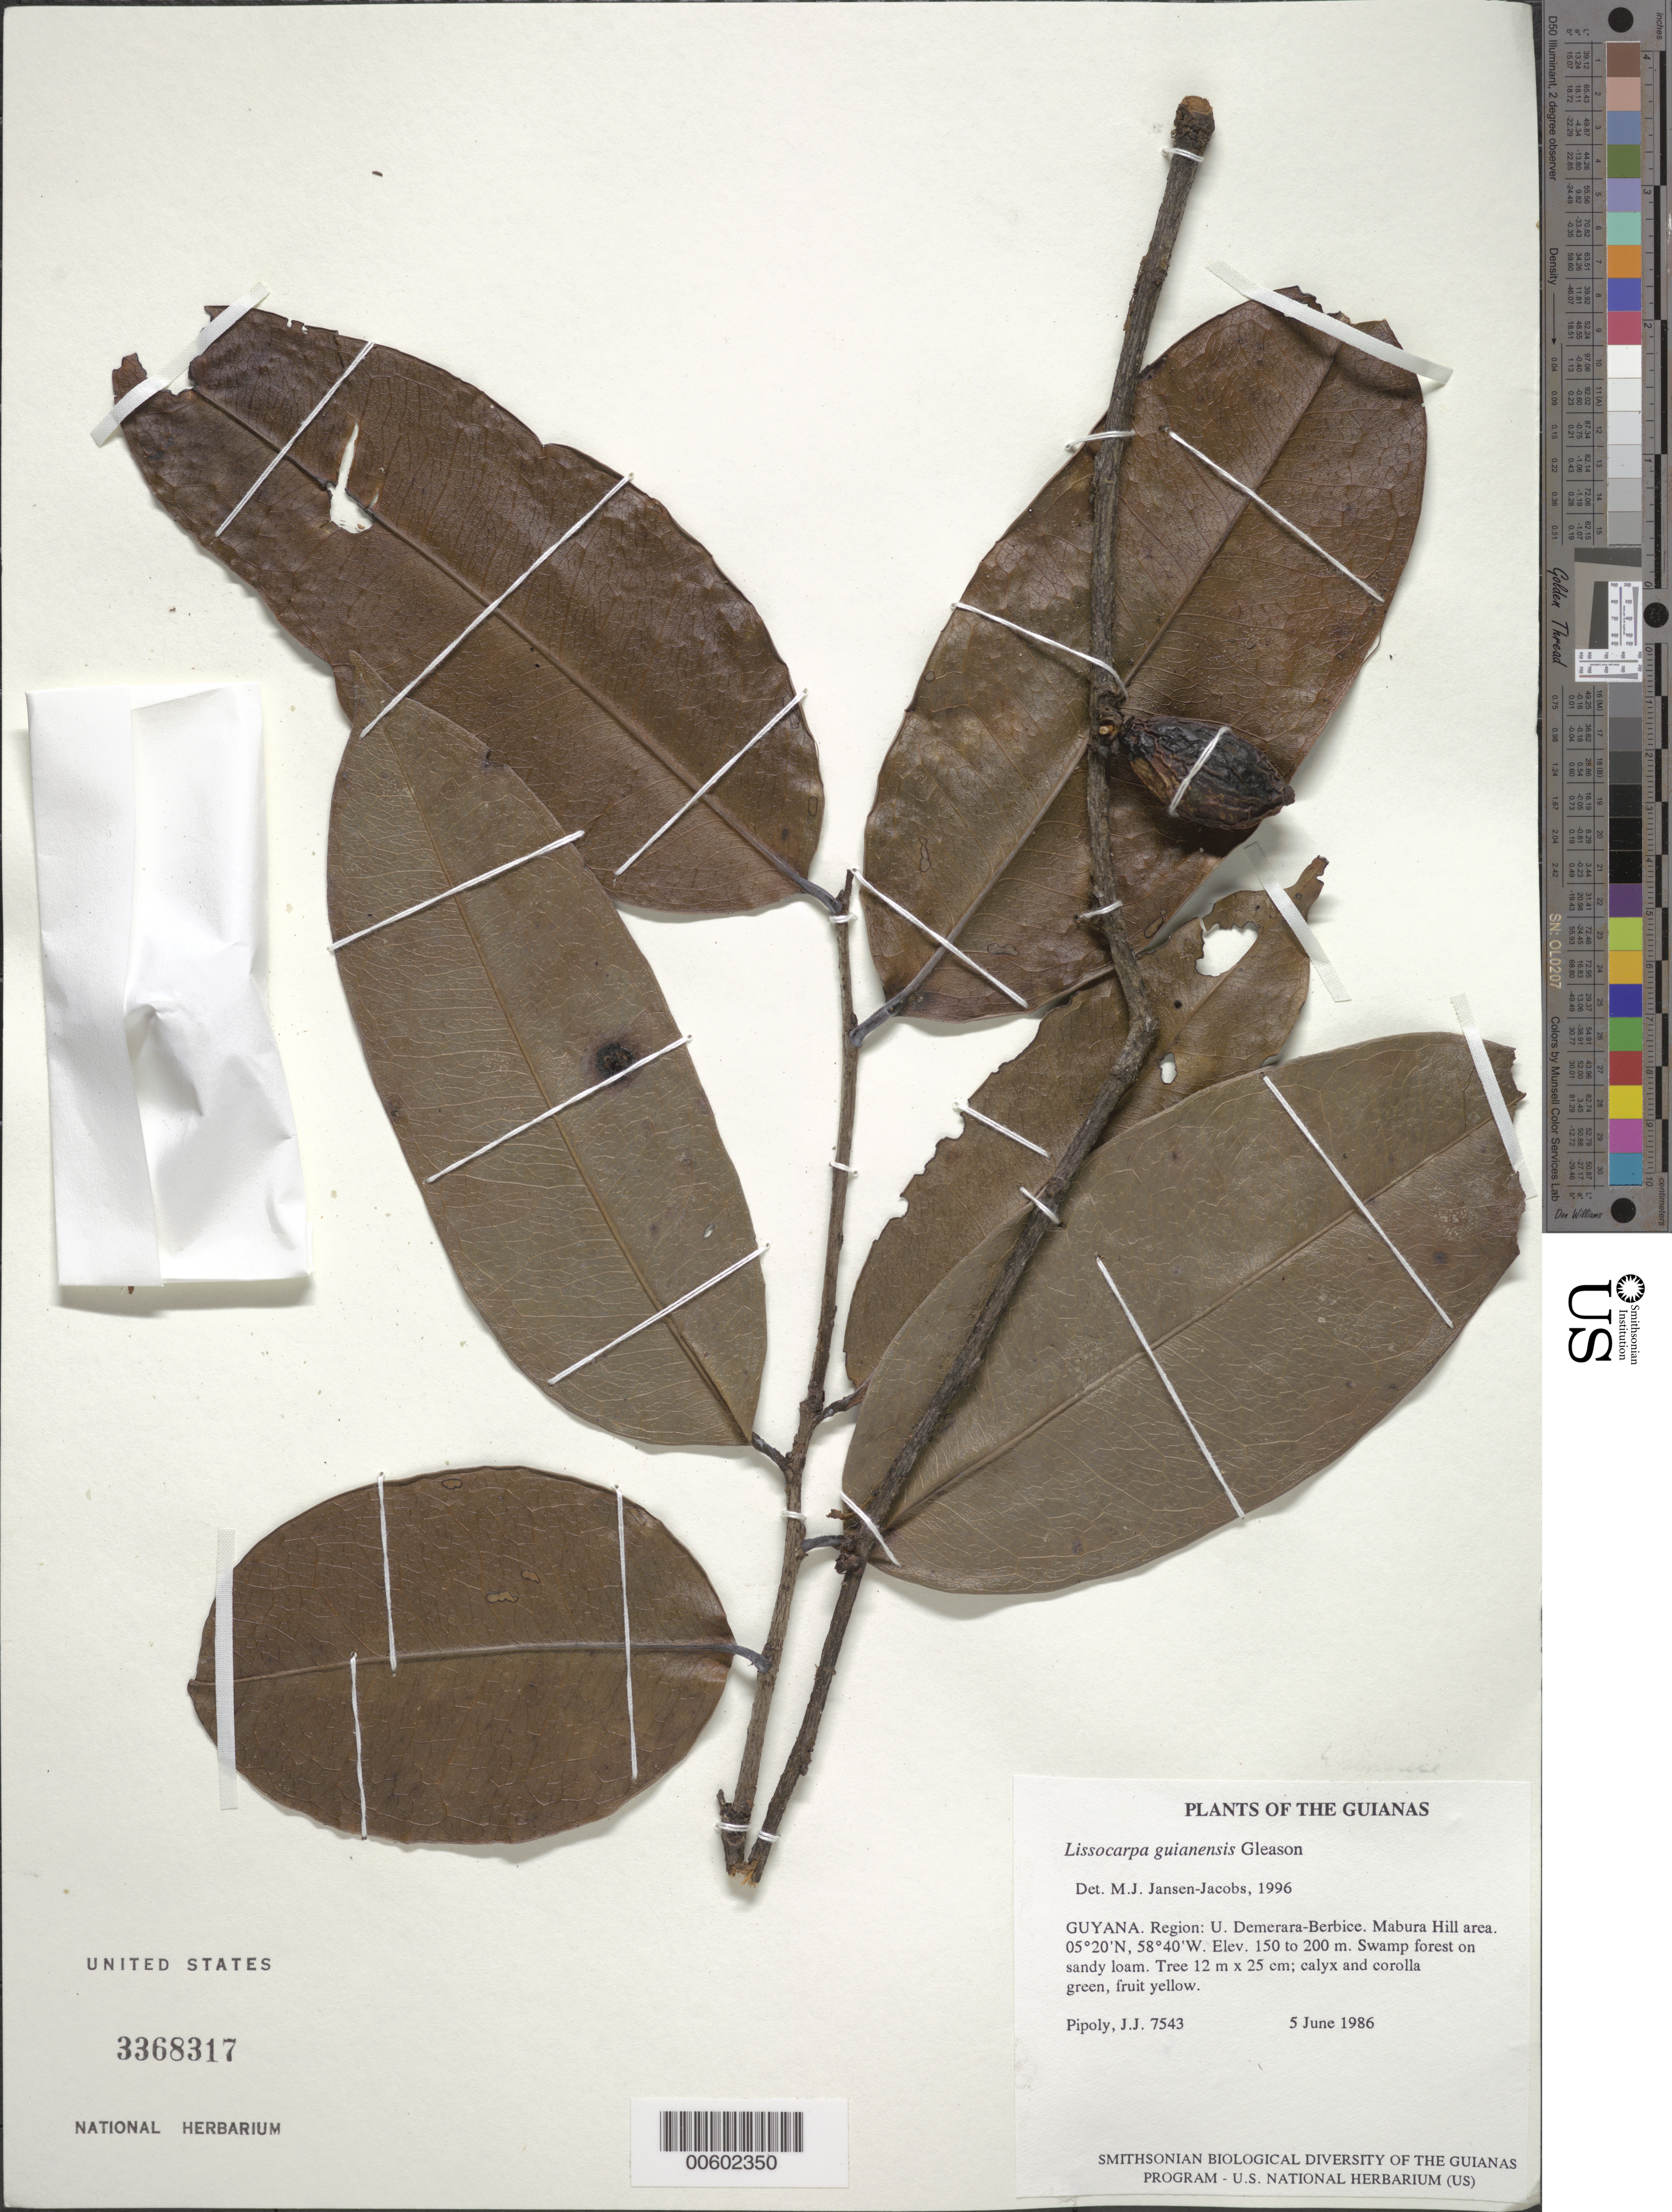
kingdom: Plantae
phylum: Tracheophyta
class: Magnoliopsida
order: Ericales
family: Ebenaceae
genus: Lissocarpa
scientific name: Lissocarpa guianensis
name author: Gleason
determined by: Jansen-Jacobs, M. J., (U), Nationaal Herbarium Nederland, Utrecht University branch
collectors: J. J. Pipoly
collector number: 7543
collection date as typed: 5 June 1986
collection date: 1986-06-05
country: Guyana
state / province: U. Demerara-Berbice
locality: Mabura Hill area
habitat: Swamp forest on sandy loam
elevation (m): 150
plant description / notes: Cited by B. Wallnöfer in Ann. Naturhist Mus. Wien, B 105: 540. 2004.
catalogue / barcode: US 3368317